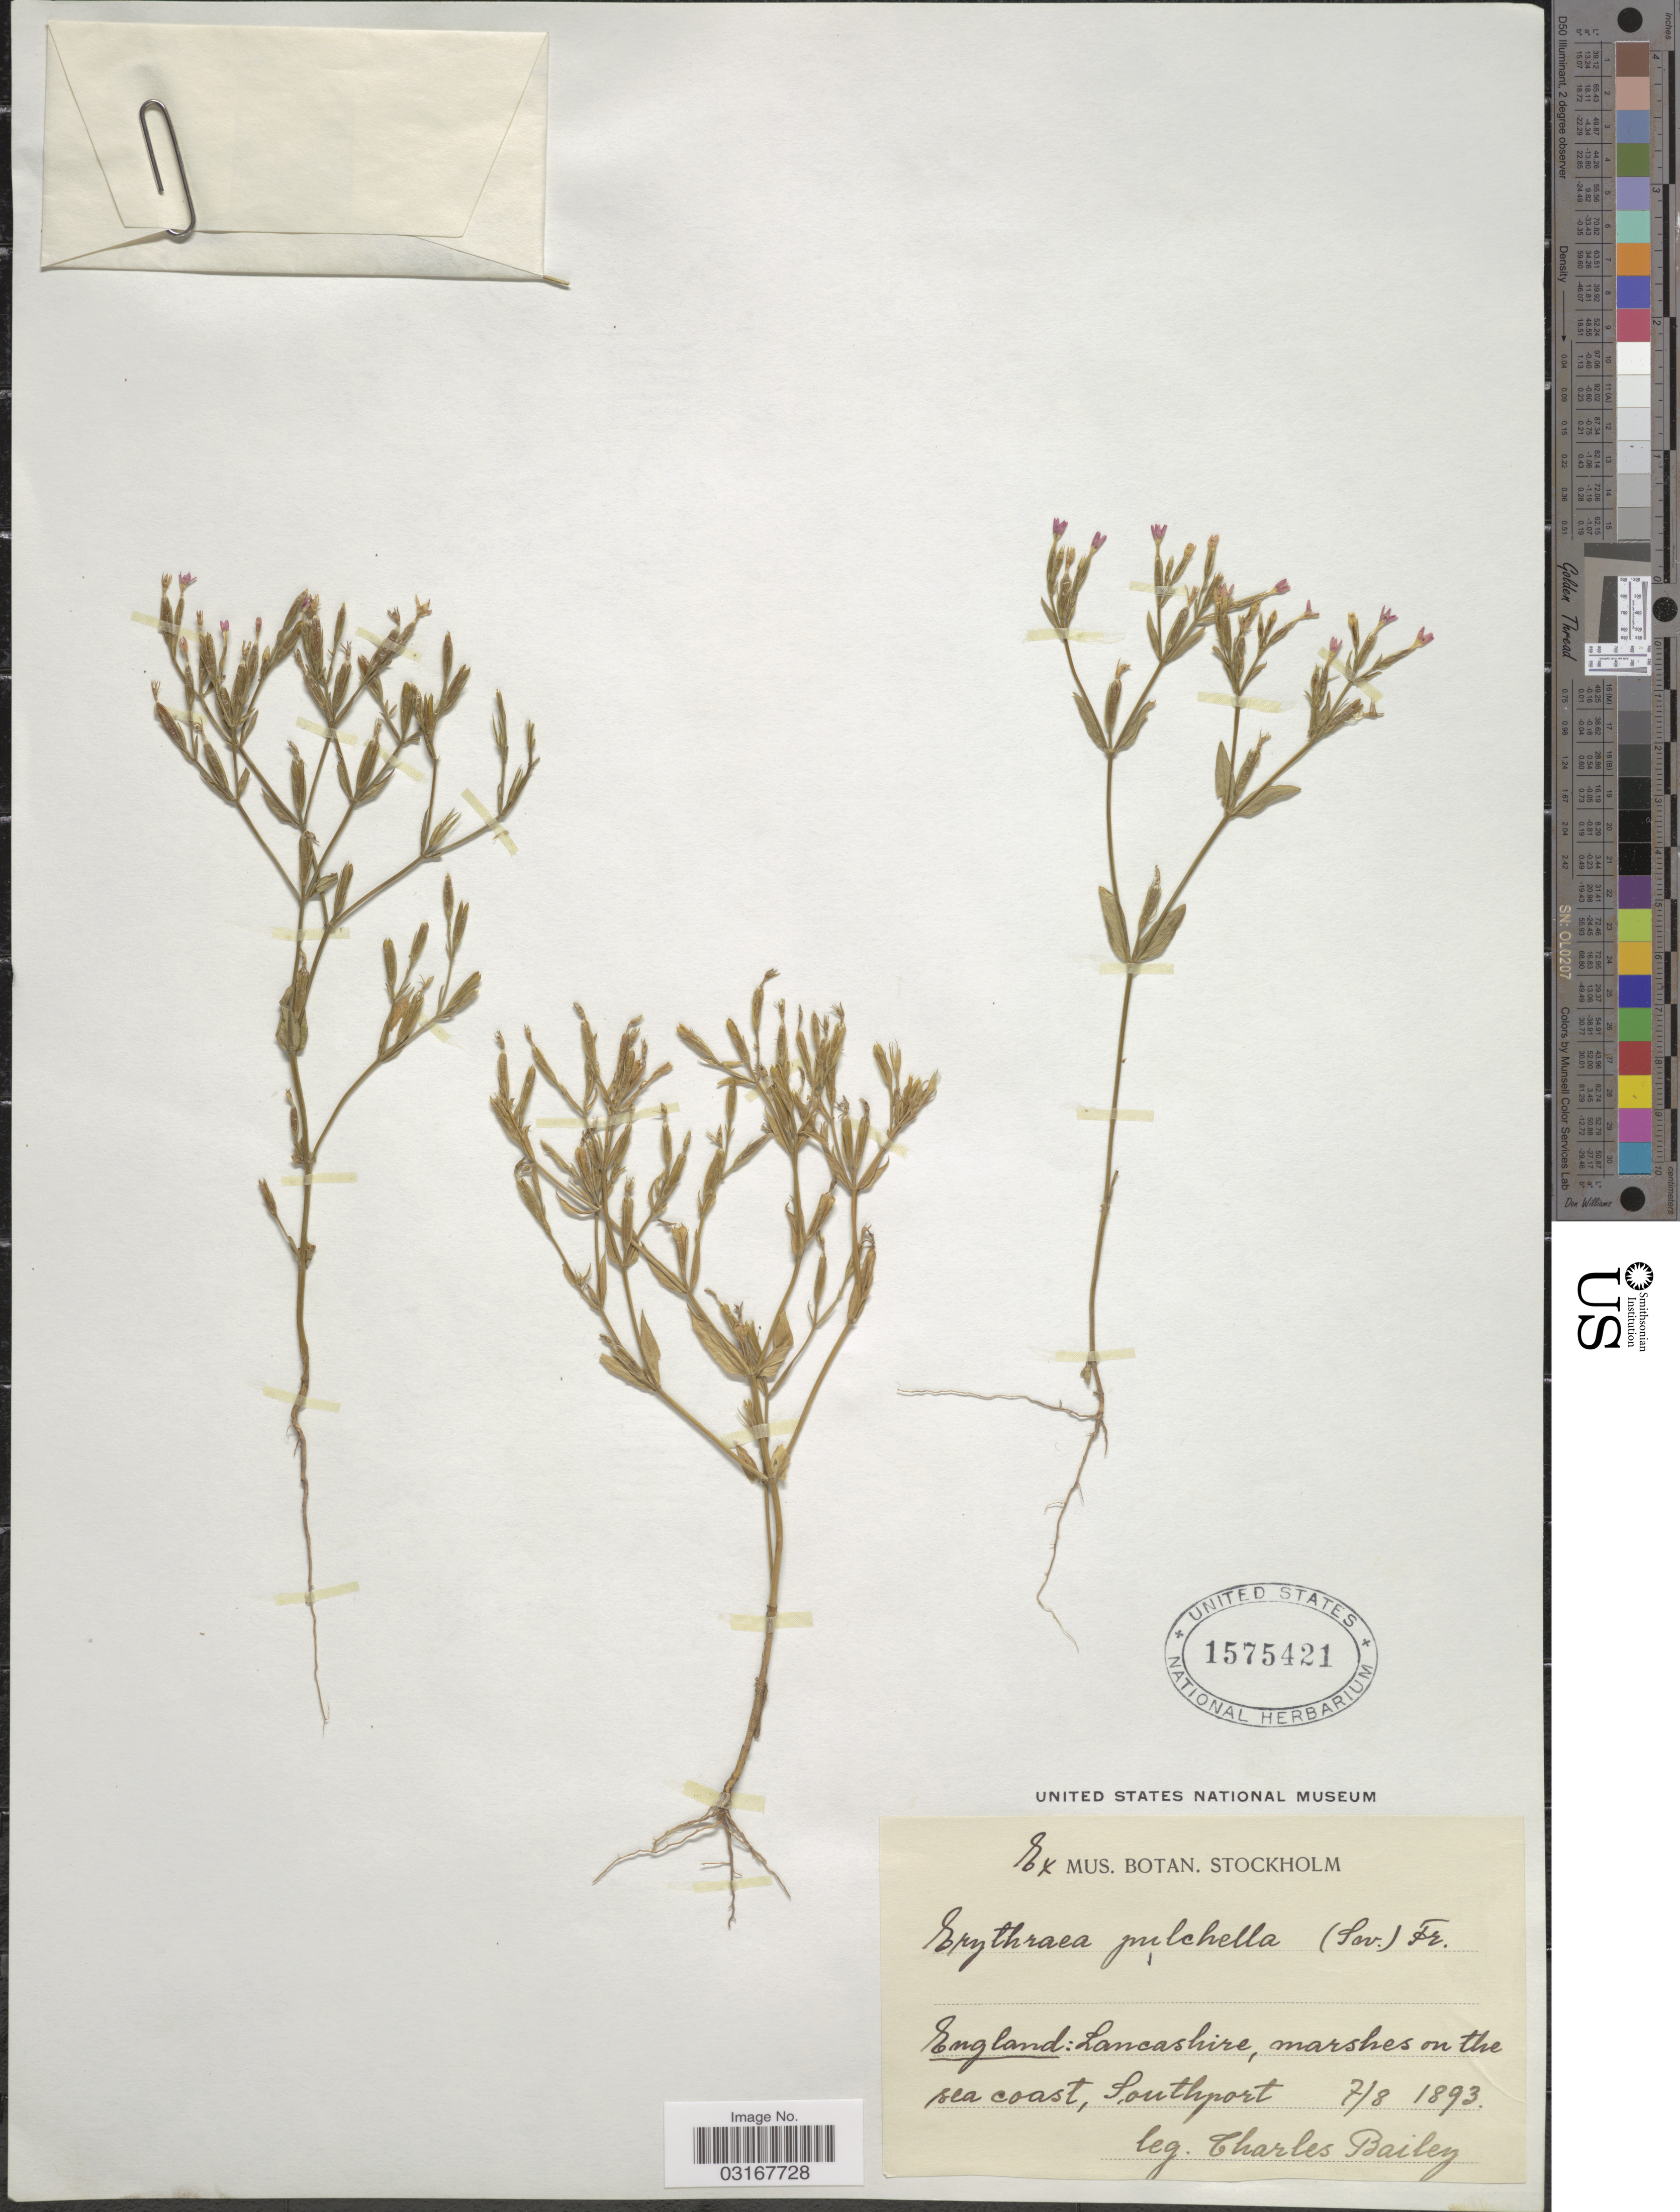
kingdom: Plantae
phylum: Tracheophyta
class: Magnoliopsida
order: Gentianales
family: Gentianaceae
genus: Centaurium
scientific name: Centaurium pulchellum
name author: (Sw.) Druce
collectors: C. Bailey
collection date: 1893-08-07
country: United Kingdom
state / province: England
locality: Lancashire, marshes on the sea coast, Southport.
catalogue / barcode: US 1575421